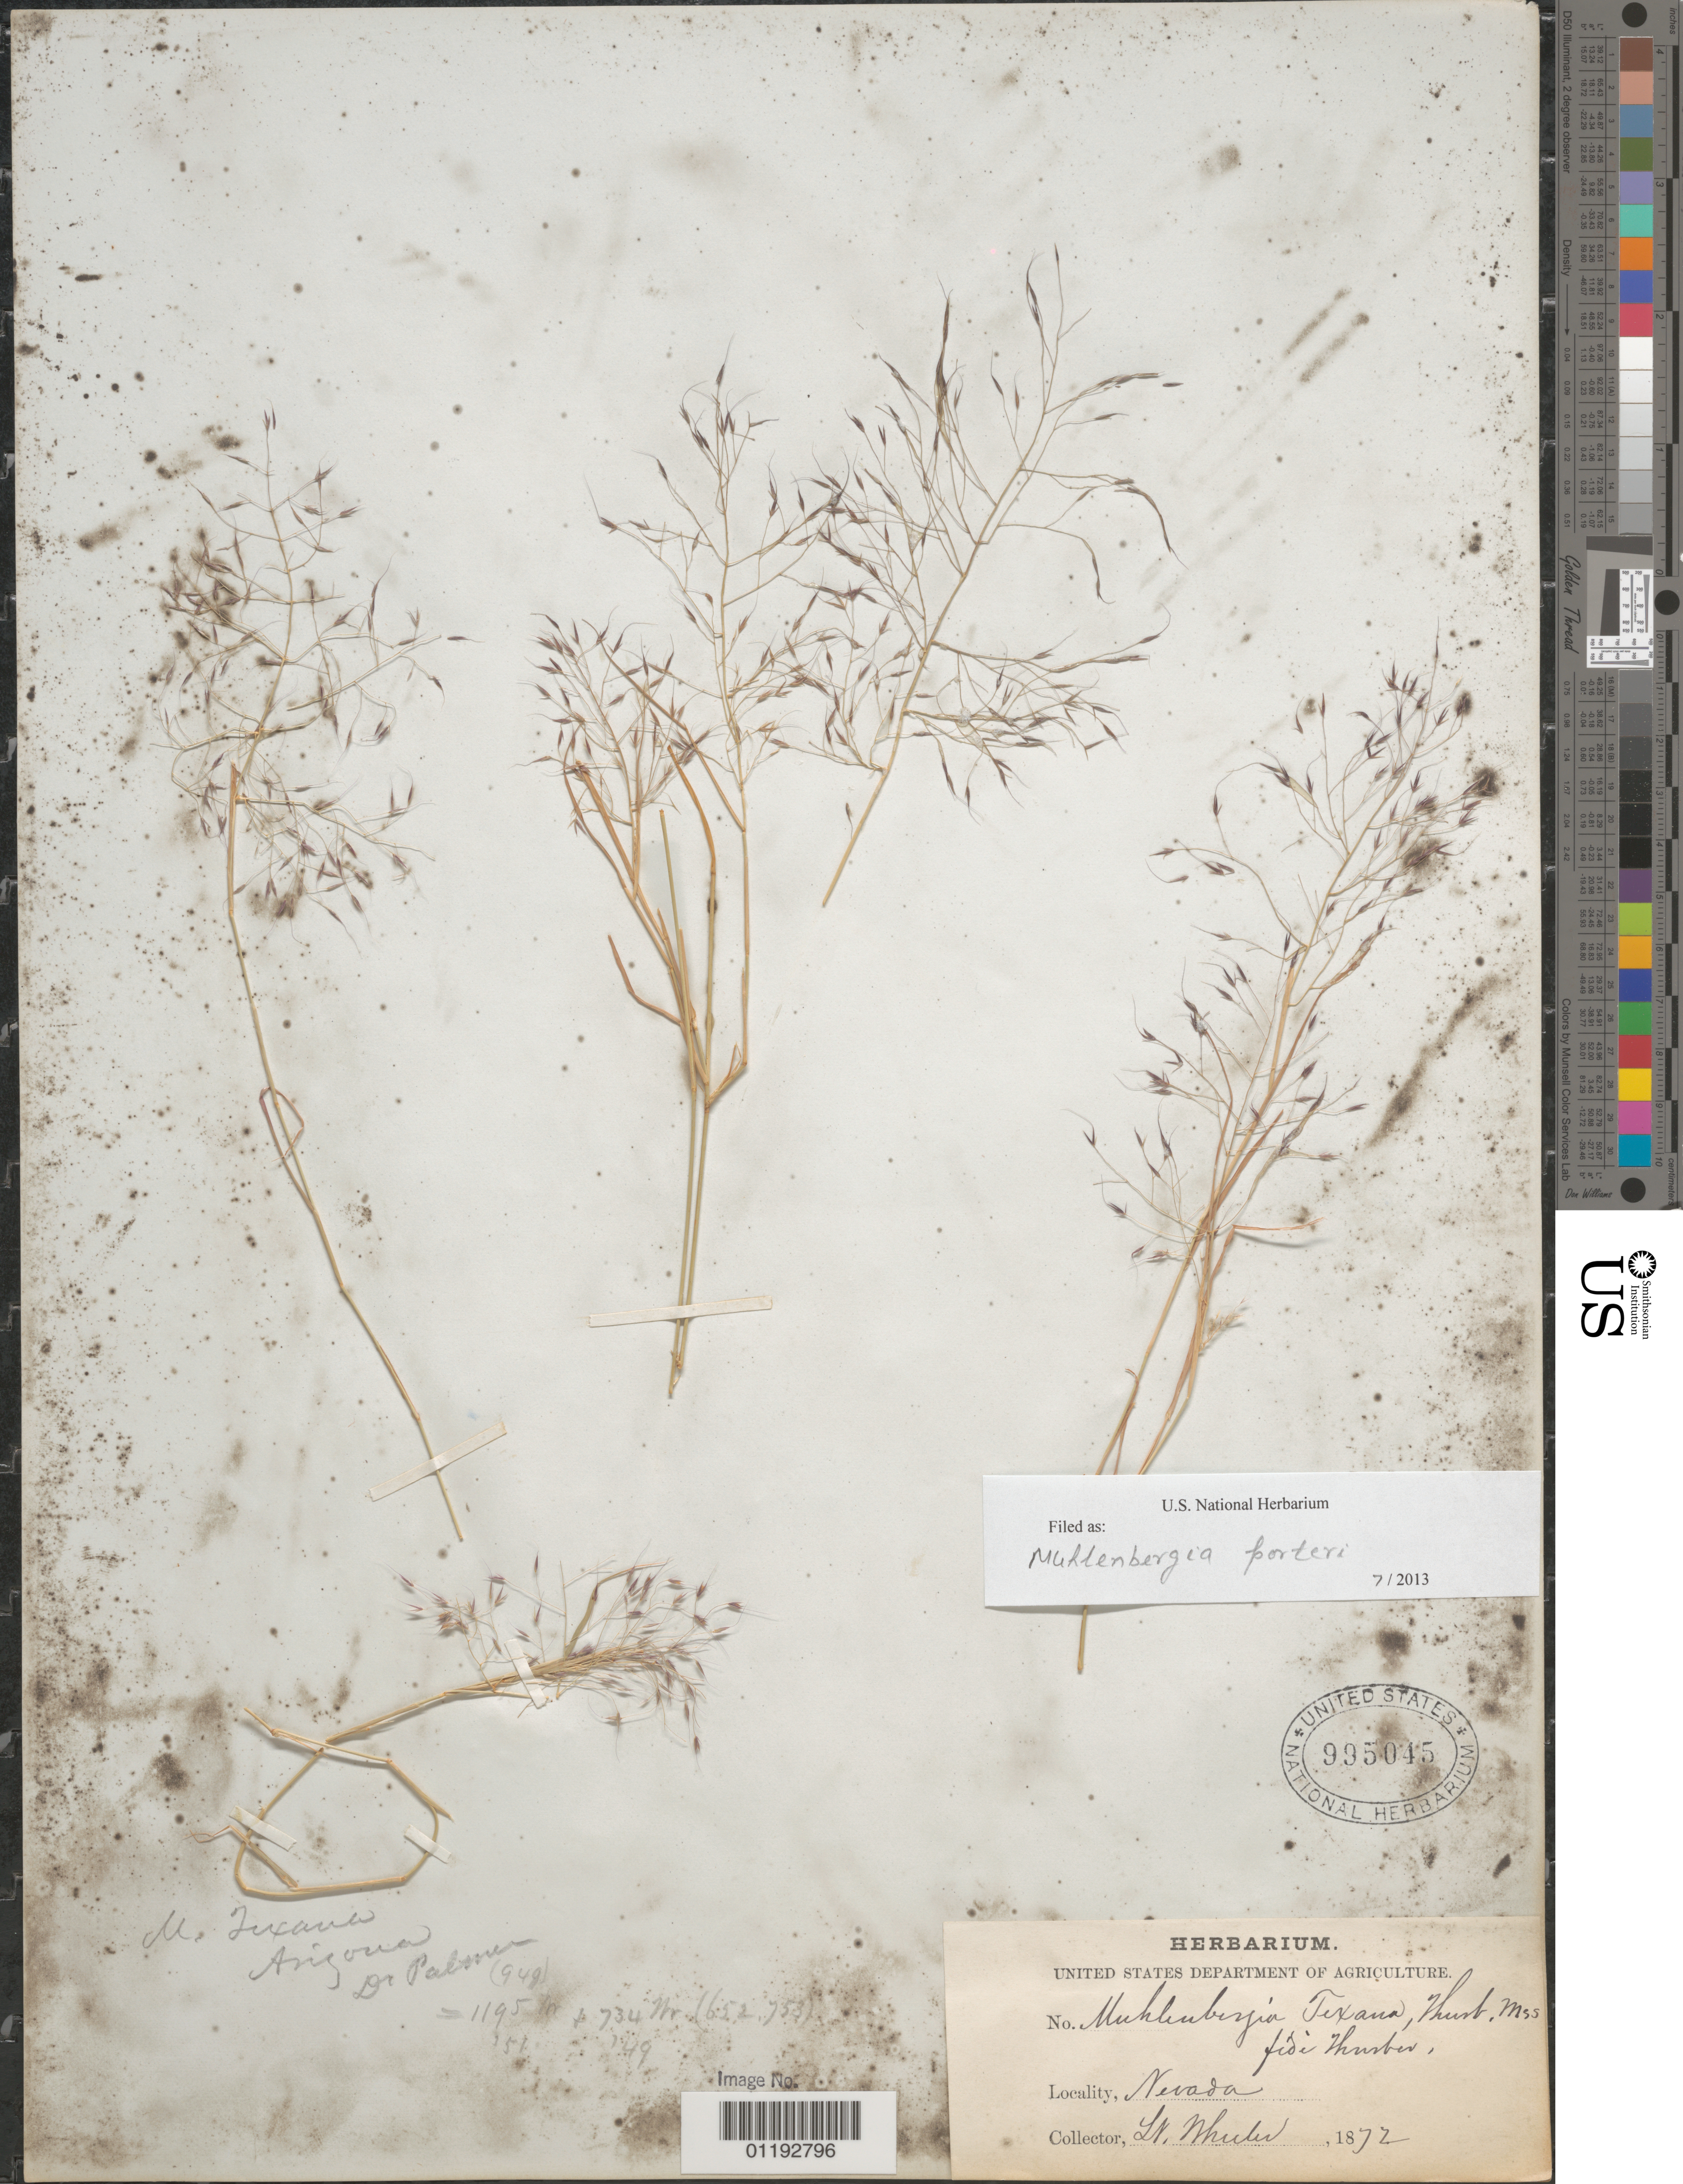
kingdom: Plantae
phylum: Tracheophyta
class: Liliopsida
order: Poales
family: Poaceae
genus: Muhlenbergia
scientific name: Muhlenbergia porteri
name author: Scribn. in W.J. Beal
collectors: -- Wheeler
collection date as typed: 1872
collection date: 1872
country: United States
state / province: Nevada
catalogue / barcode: US 995045